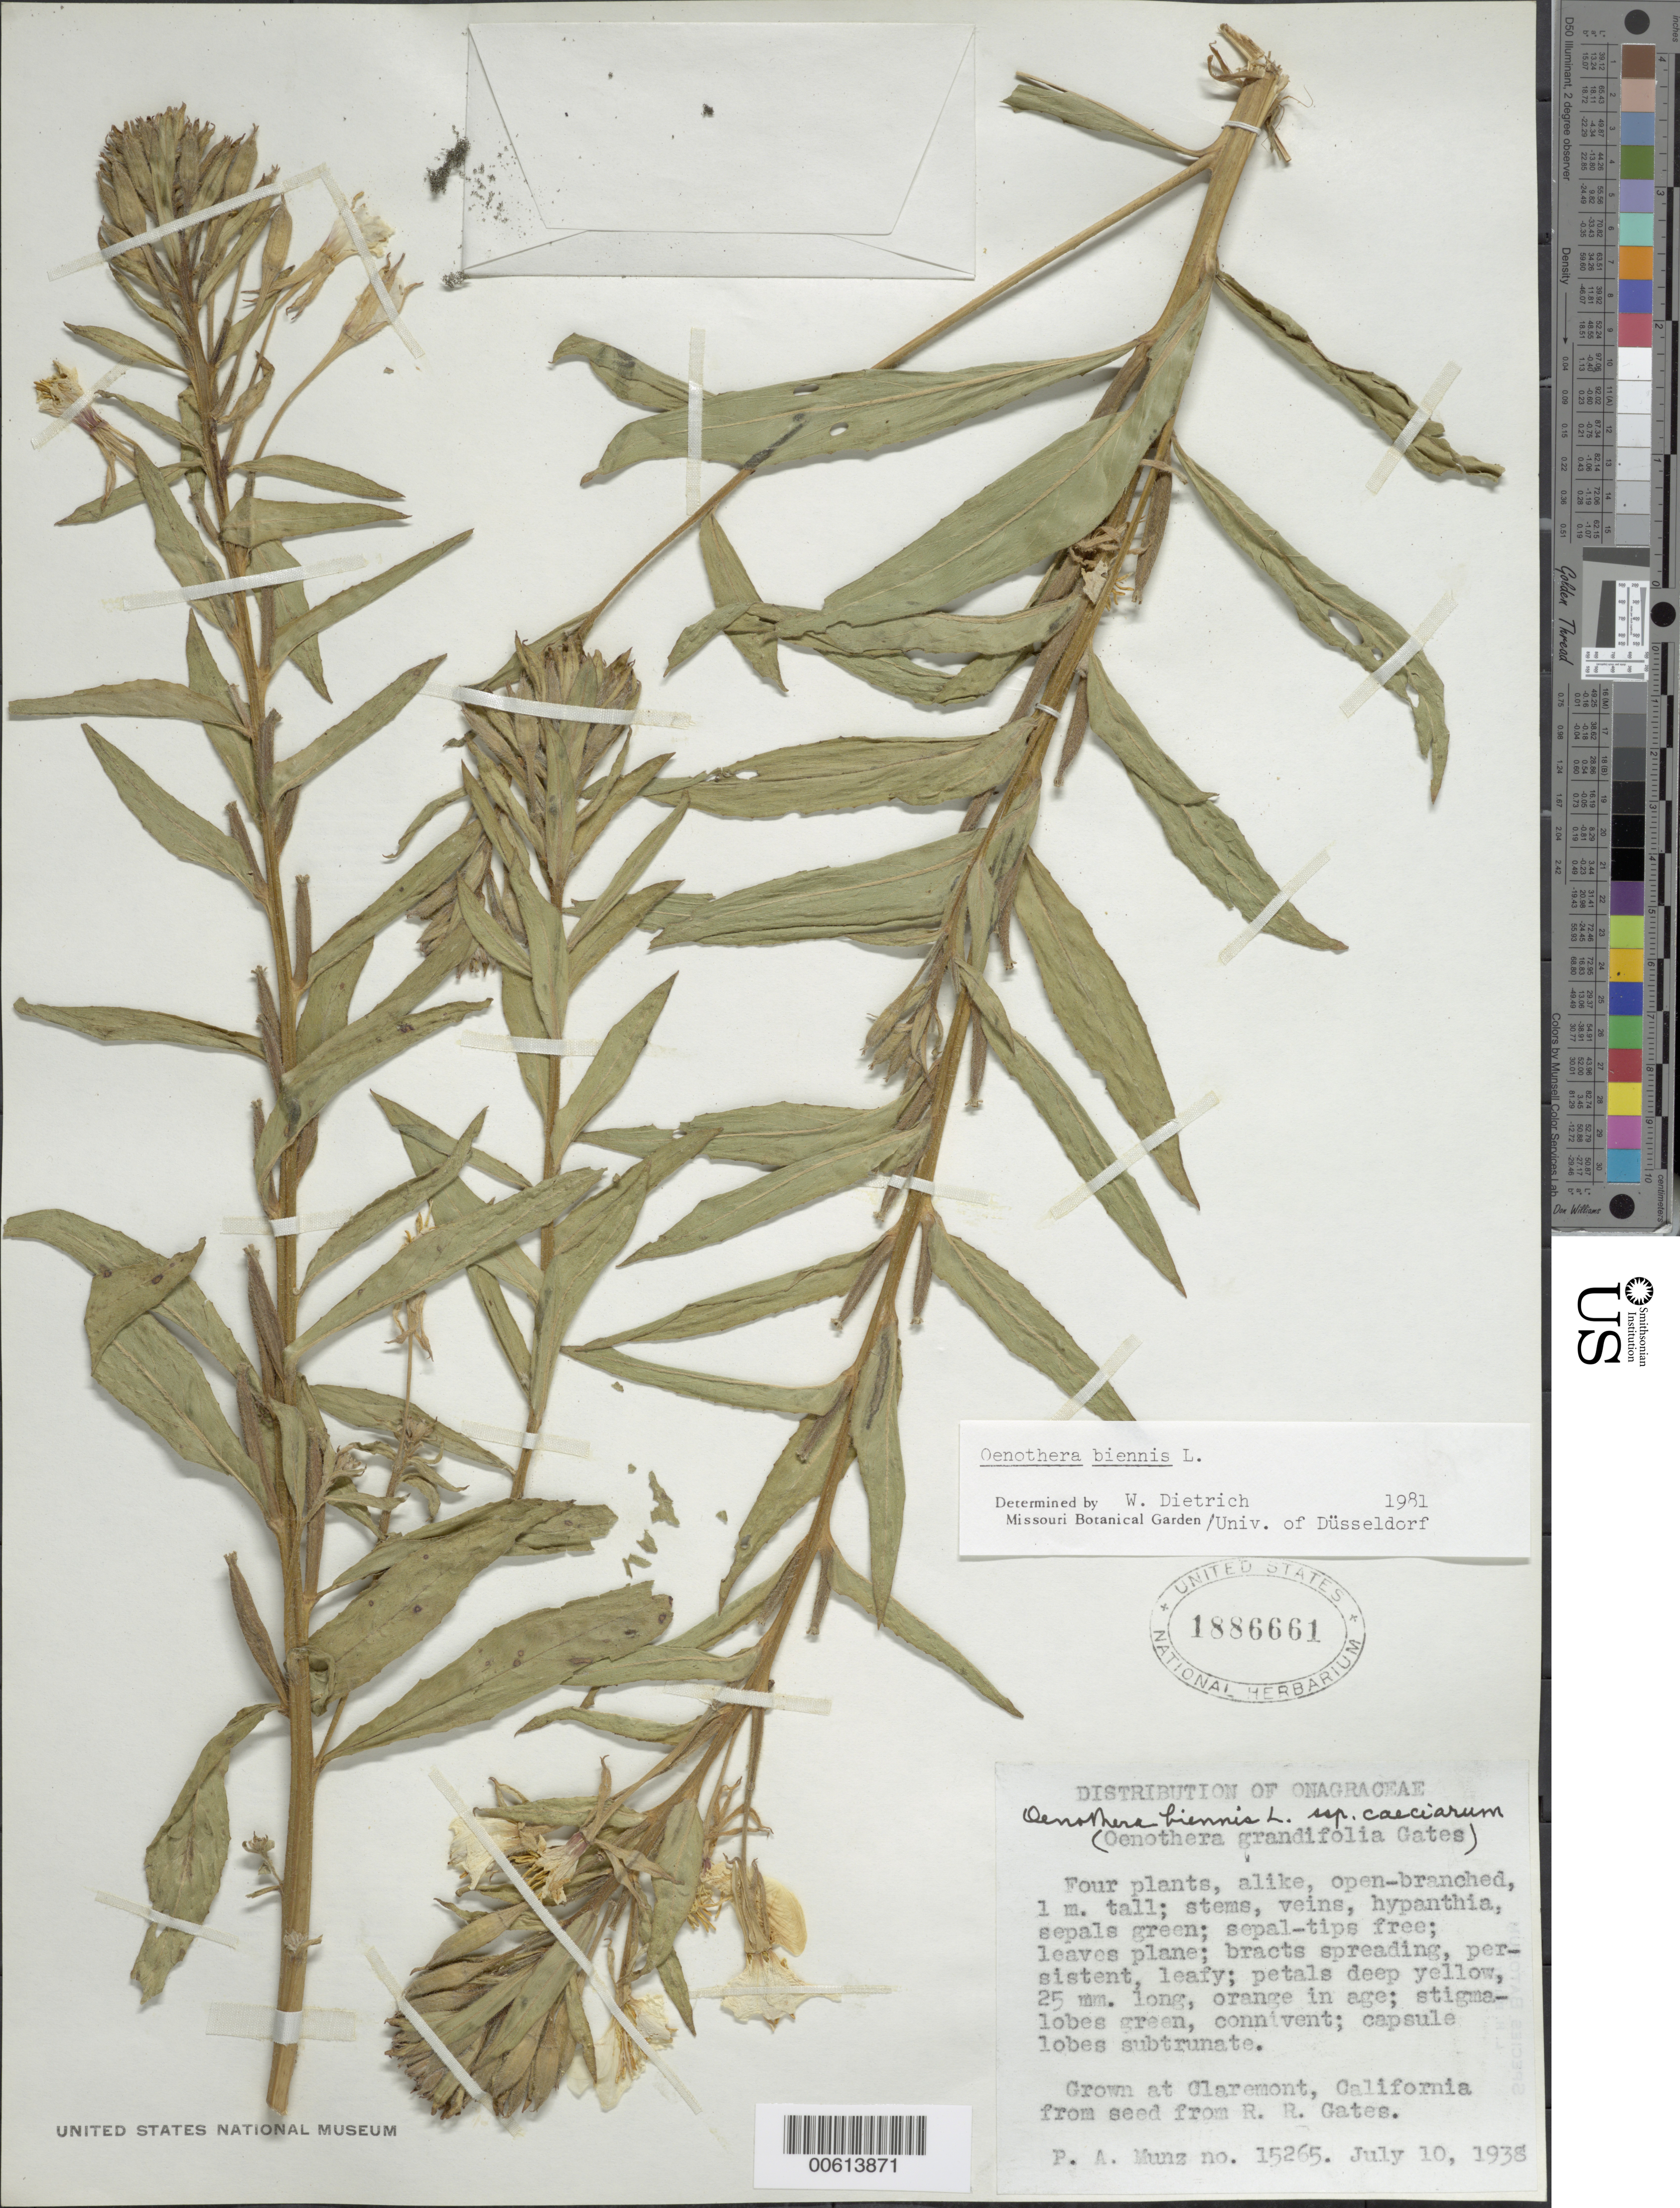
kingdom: Plantae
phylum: Tracheophyta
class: Magnoliopsida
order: Myrtales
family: Onagraceae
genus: Oenothera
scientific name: Oenothera biennis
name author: L.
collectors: P. A. Munz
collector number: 15265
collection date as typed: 10 Jul 1938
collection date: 1938-07-10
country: United States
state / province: California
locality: Claremont, Pomona College Herbarium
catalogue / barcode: US 1886661